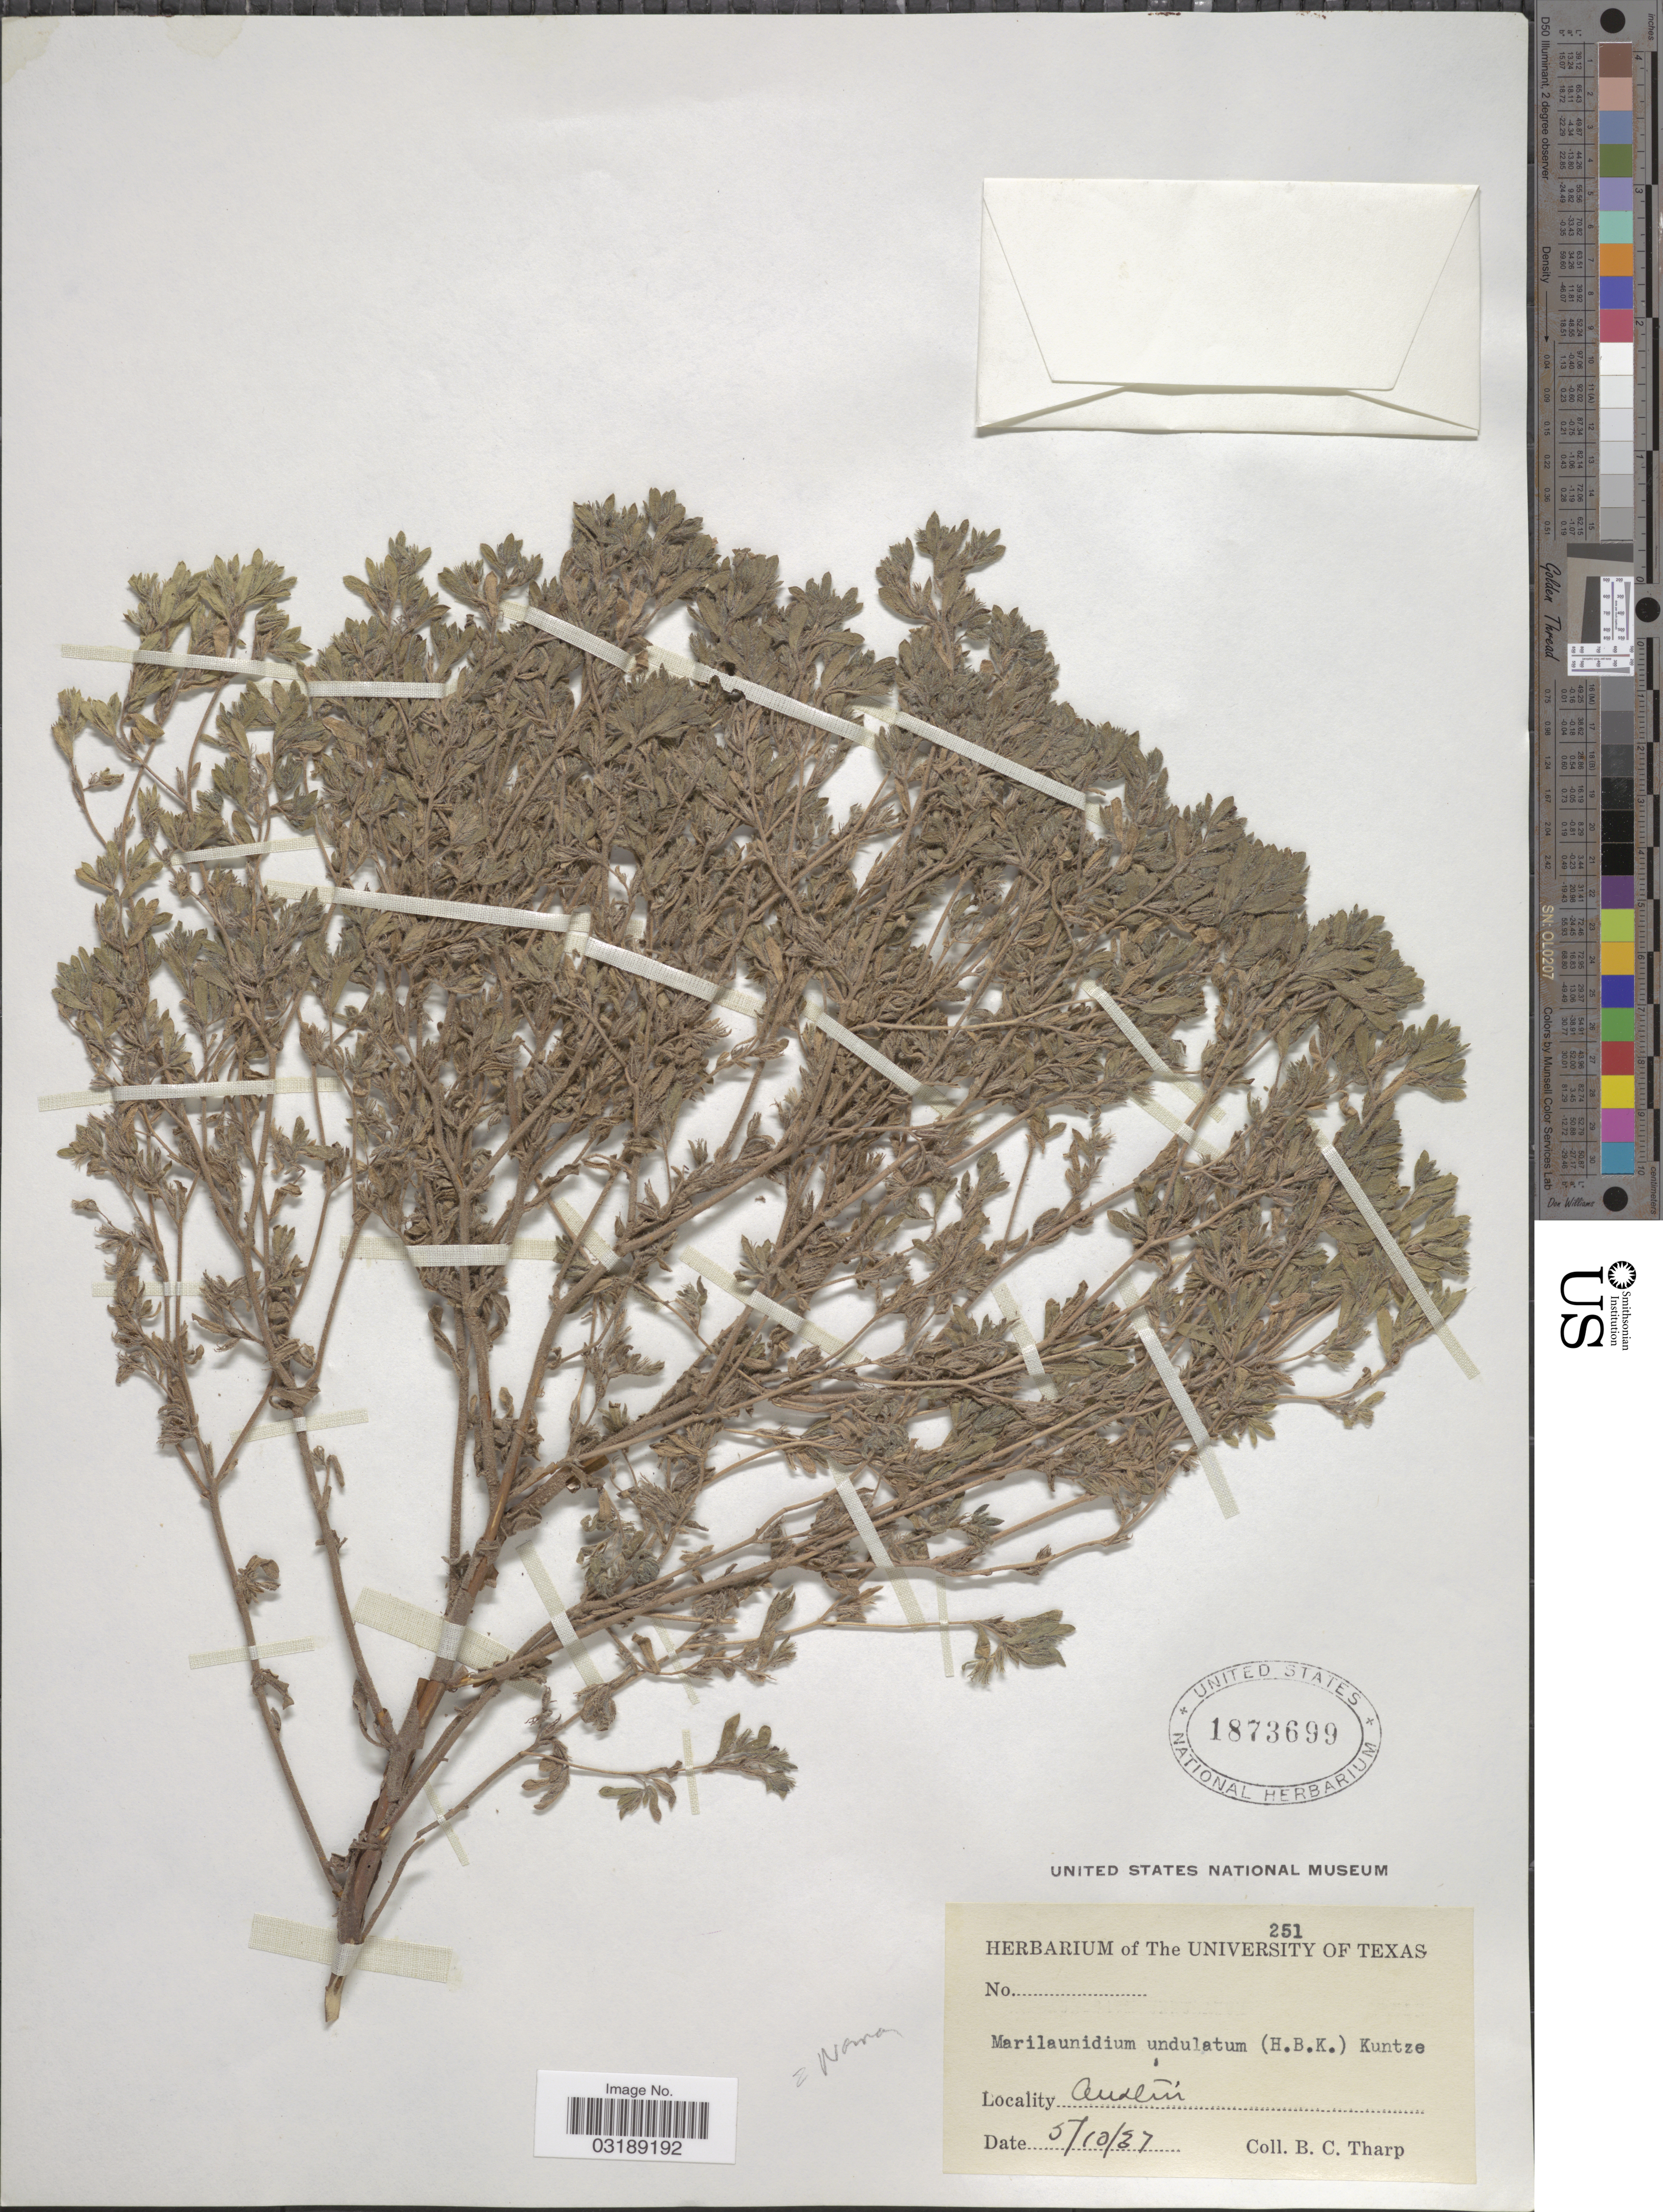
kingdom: Plantae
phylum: Tracheophyta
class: Magnoliopsida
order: Boraginales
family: Namaceae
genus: Nama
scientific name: Nama undulatum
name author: Kunth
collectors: B. C. Tharp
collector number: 251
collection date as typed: Transcribed d/m/y: 10/5/37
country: United States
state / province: Texas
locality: Austin.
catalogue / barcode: US 1873699